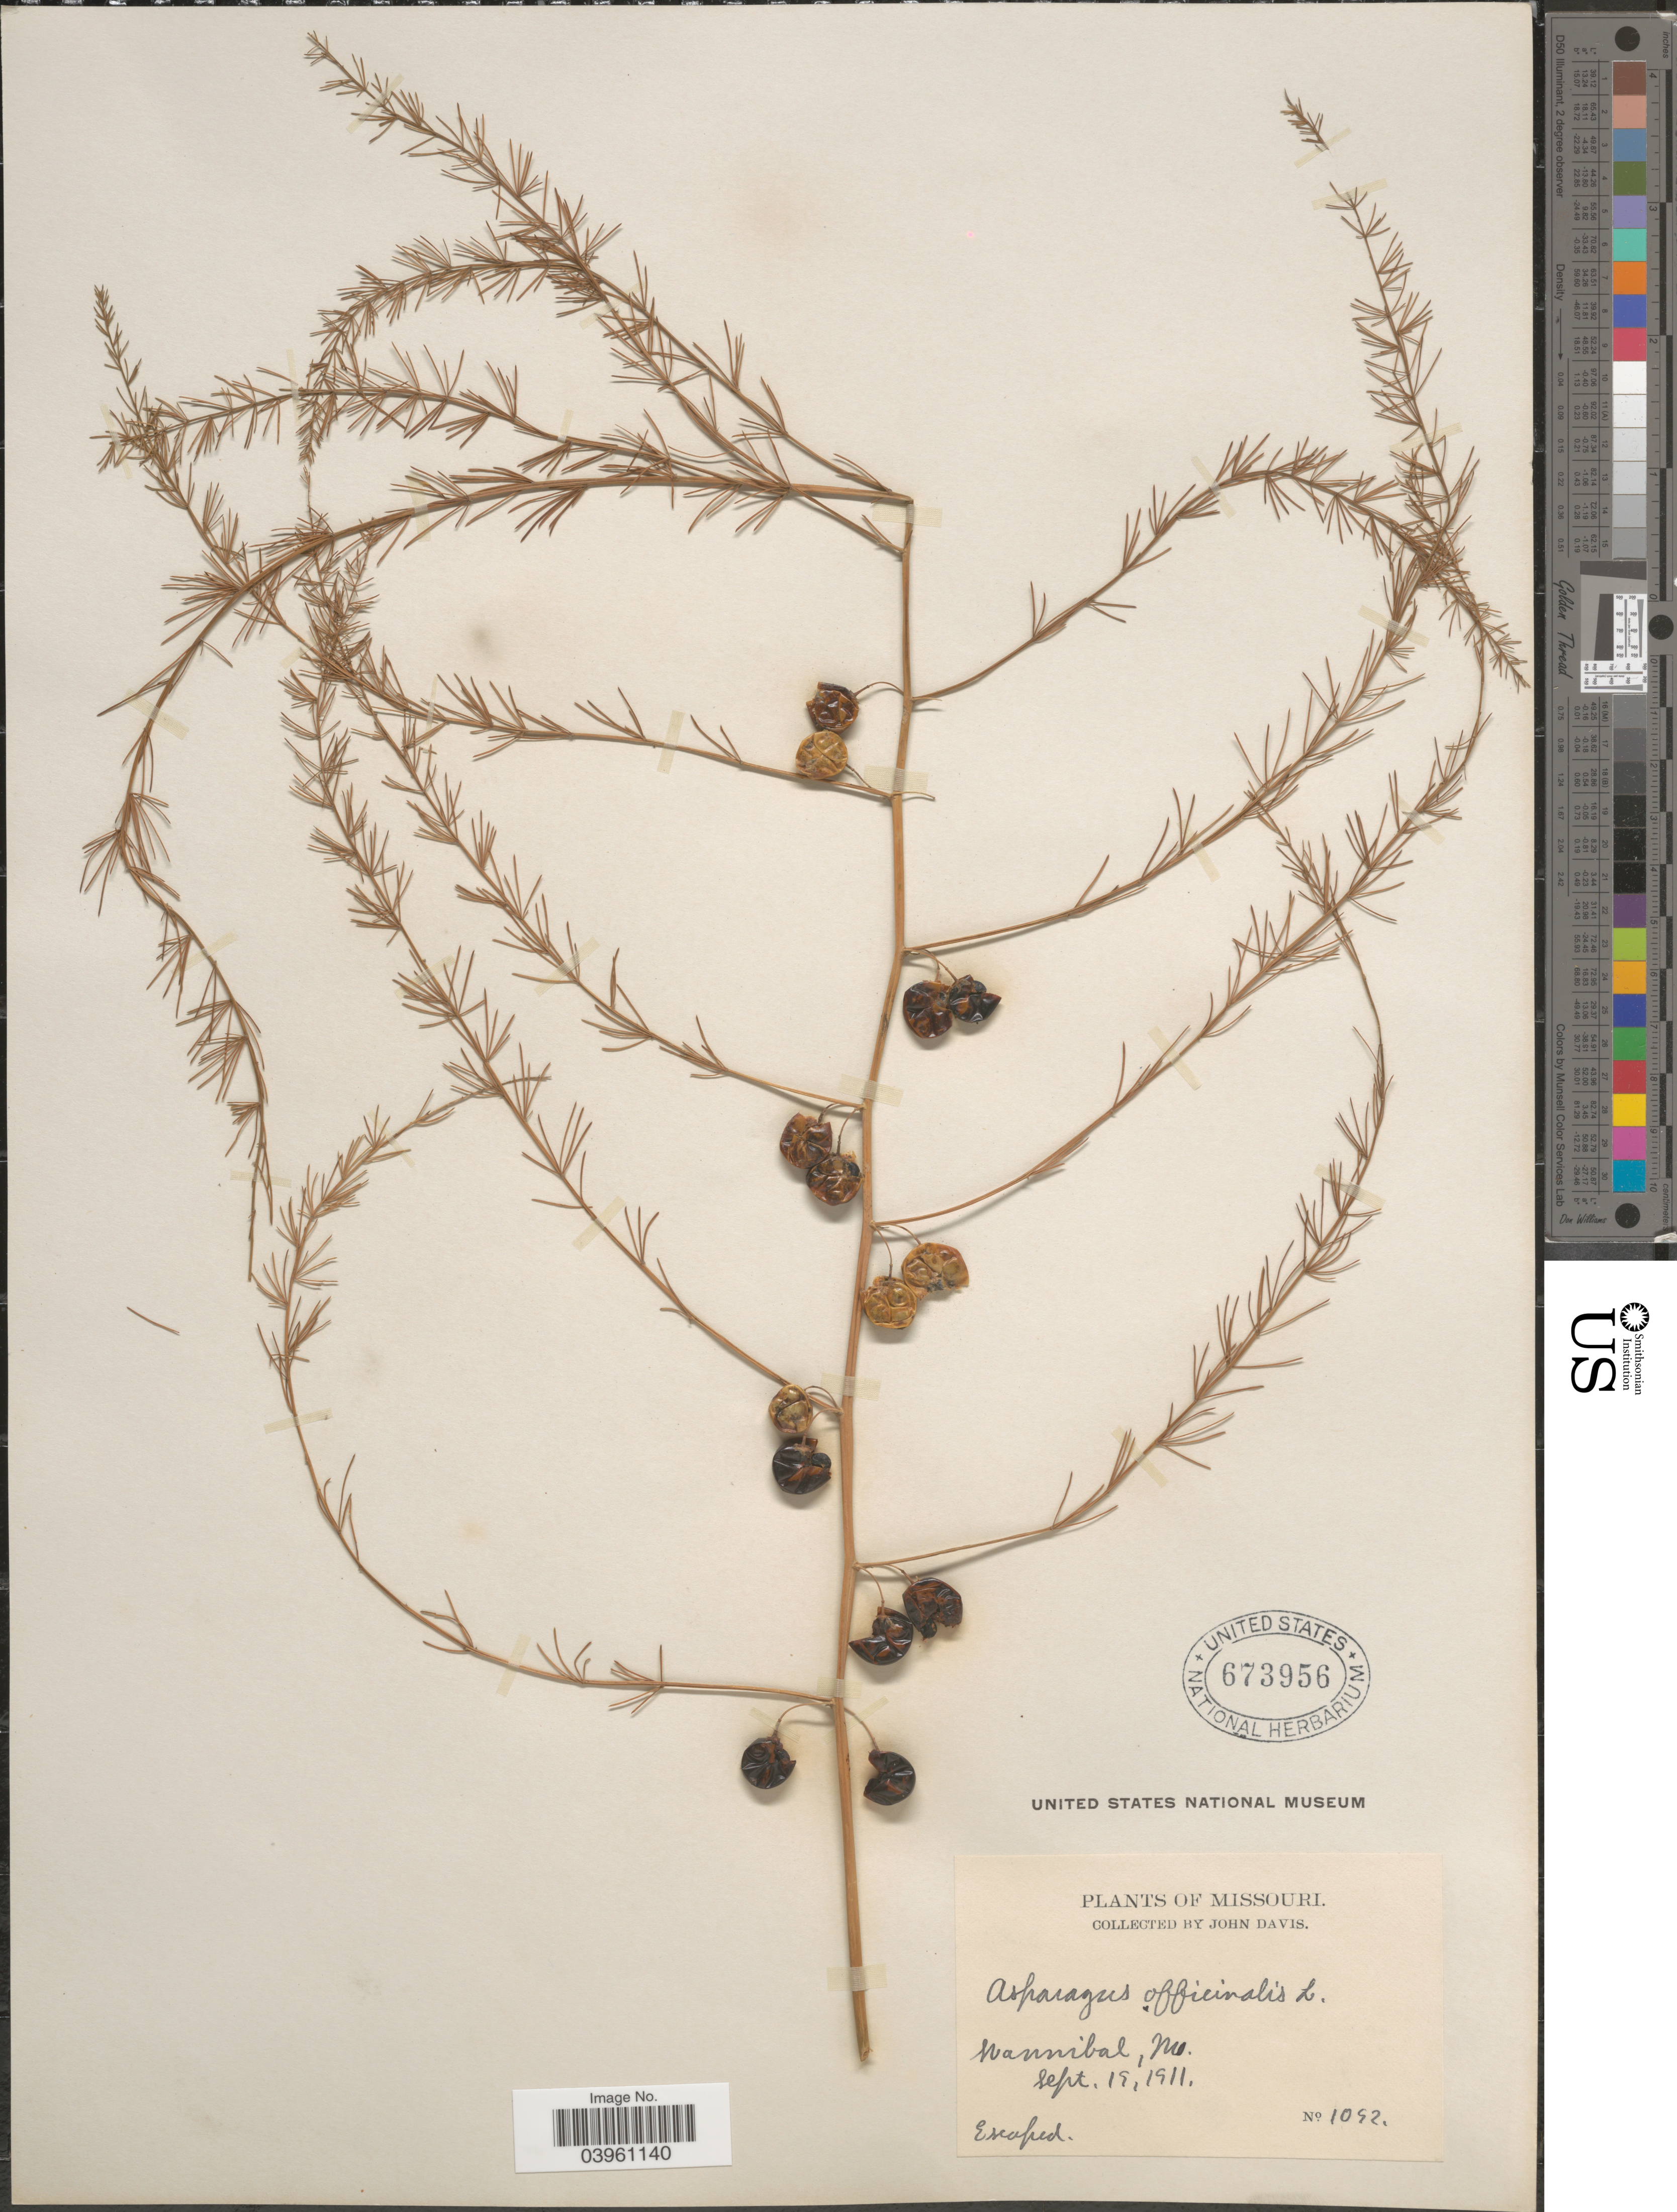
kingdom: Plantae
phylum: Tracheophyta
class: Liliopsida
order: Asparagales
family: Asparagaceae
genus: Asparagus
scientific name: Asparagus officinalis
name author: L.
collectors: J. Davis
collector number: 1092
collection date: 1911-09-19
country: United States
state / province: Missouri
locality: Hannibal.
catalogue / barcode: US 673956